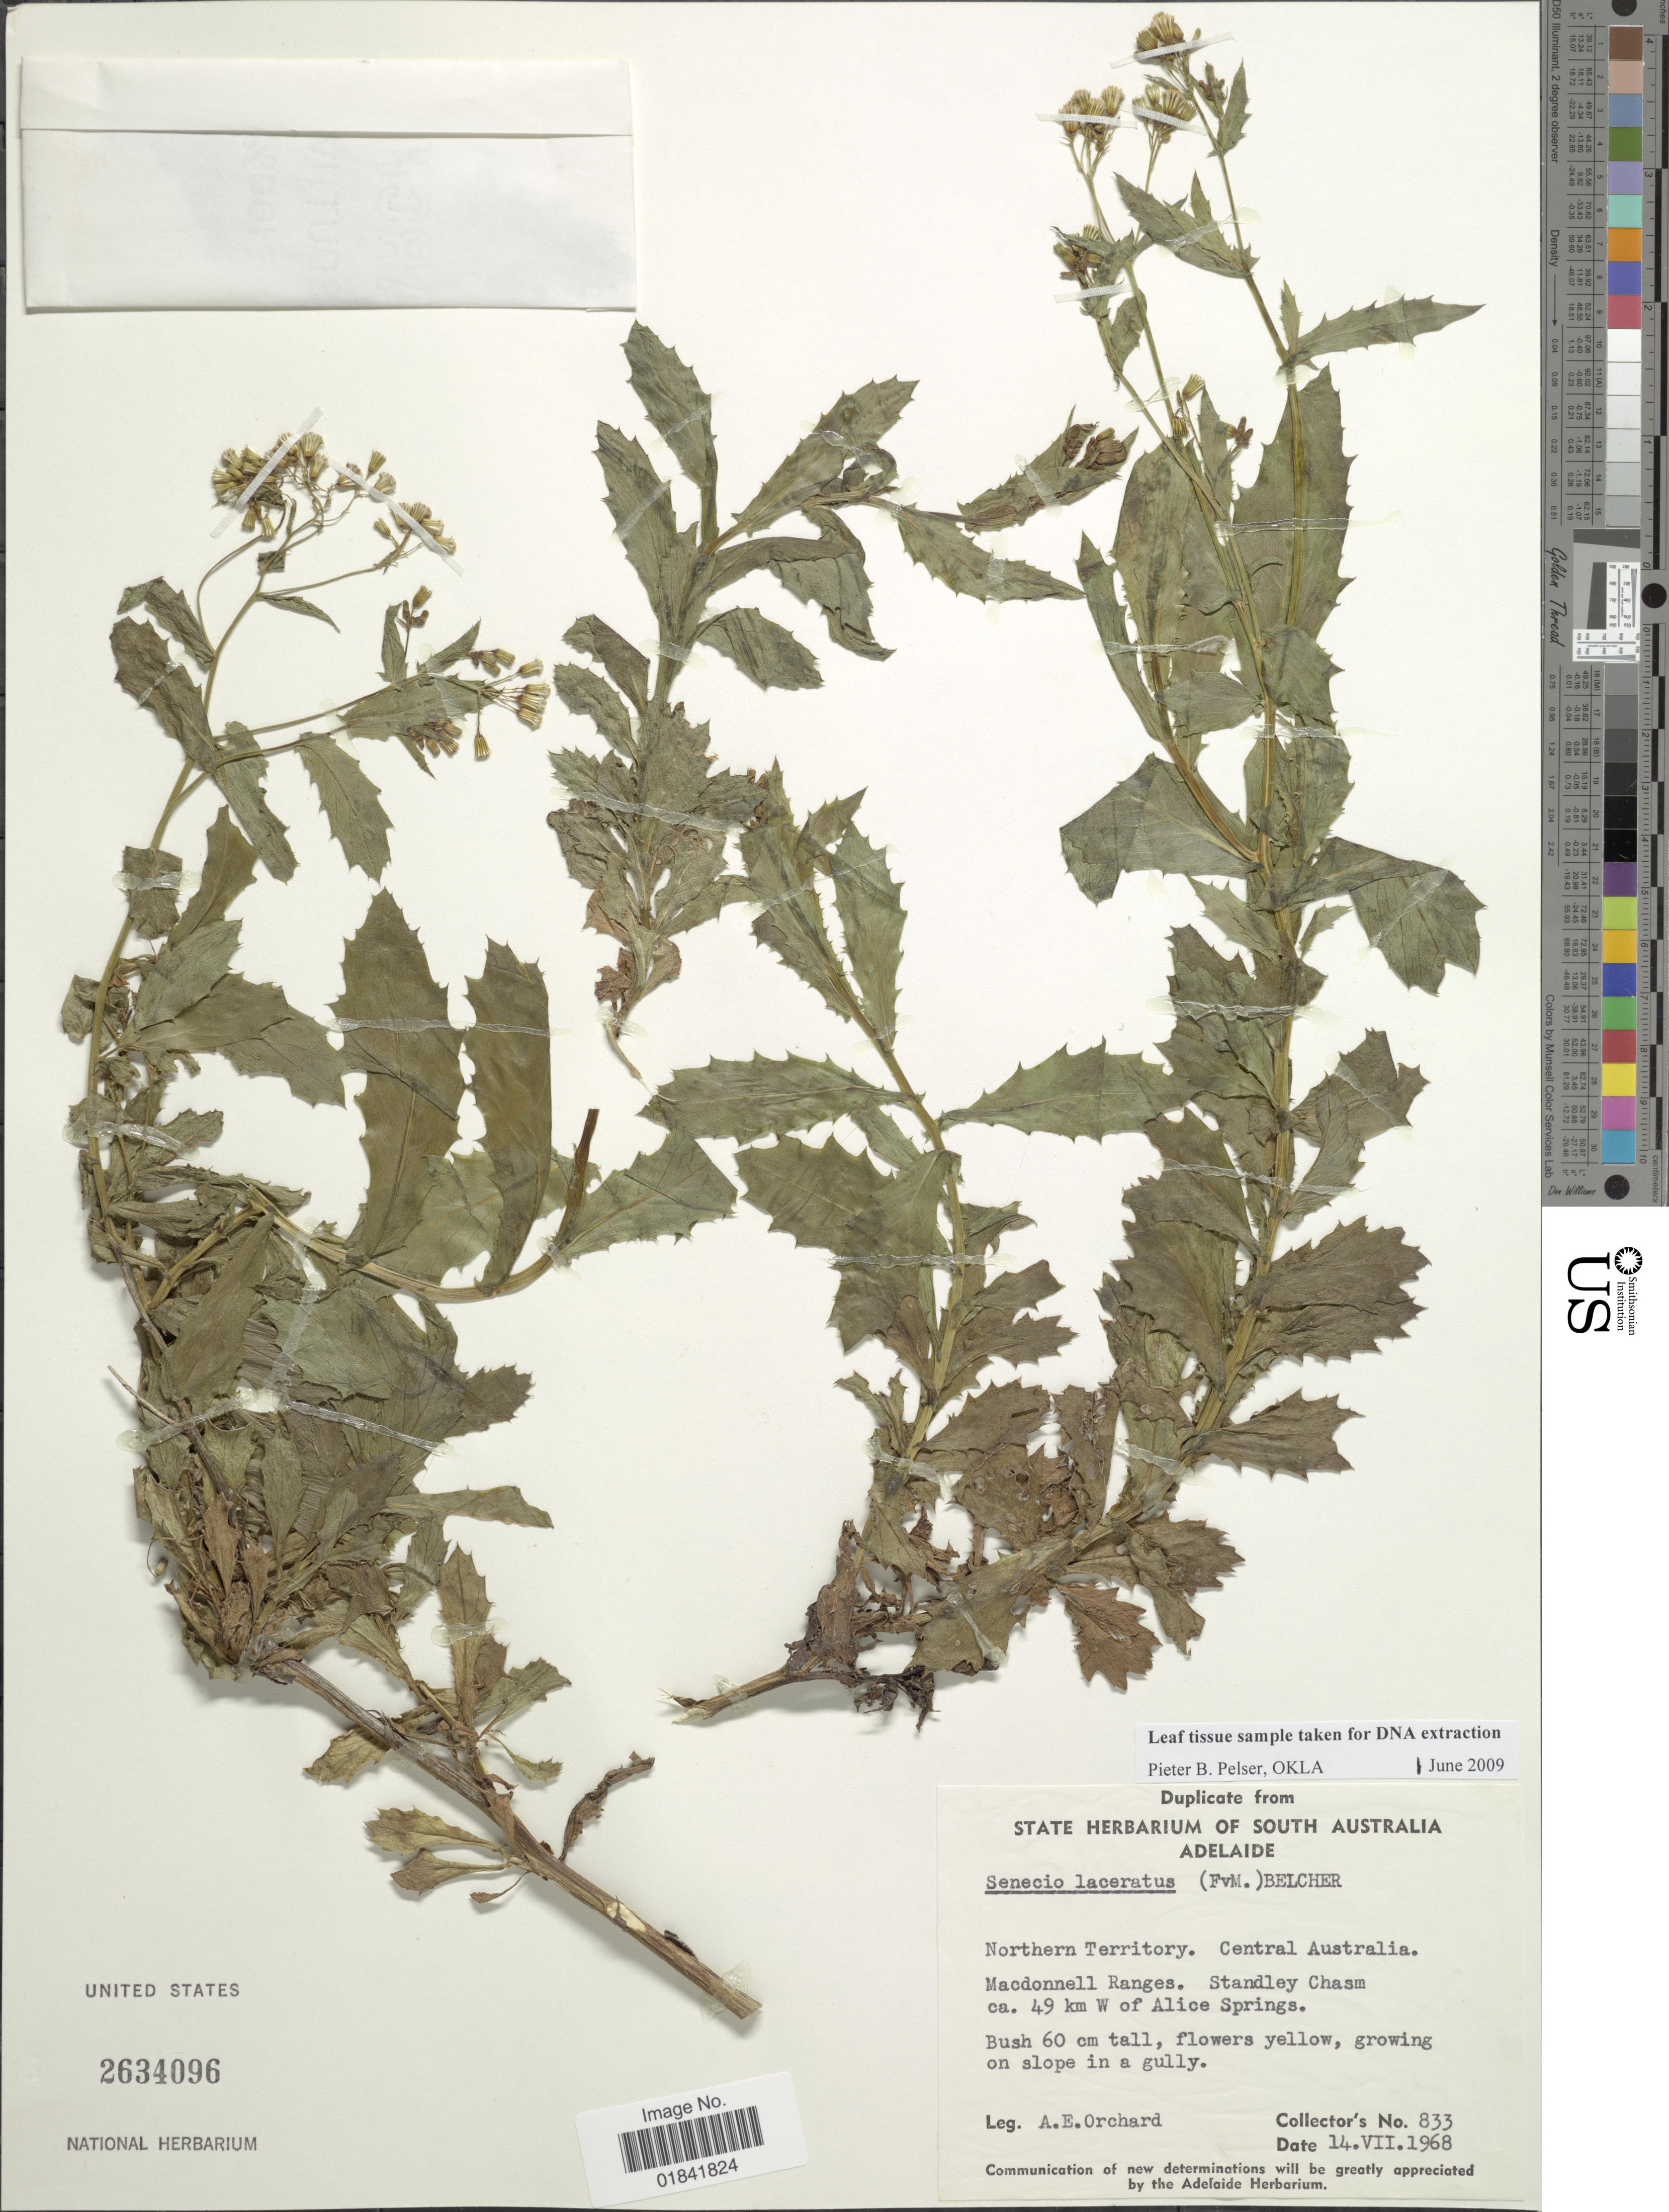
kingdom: Plantae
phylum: Tracheophyta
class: Magnoliopsida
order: Asterales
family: Asteraceae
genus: Senecio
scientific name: Senecio laceratus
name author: (F. Muell.) Belcher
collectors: A. E. Orchard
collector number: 833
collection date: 1968-07-14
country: Australia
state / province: Northern Territory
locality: Central Australia, Macdonnell Ranges, Standley Chasm ca. 49 km W of Alice Springs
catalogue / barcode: US 2634096